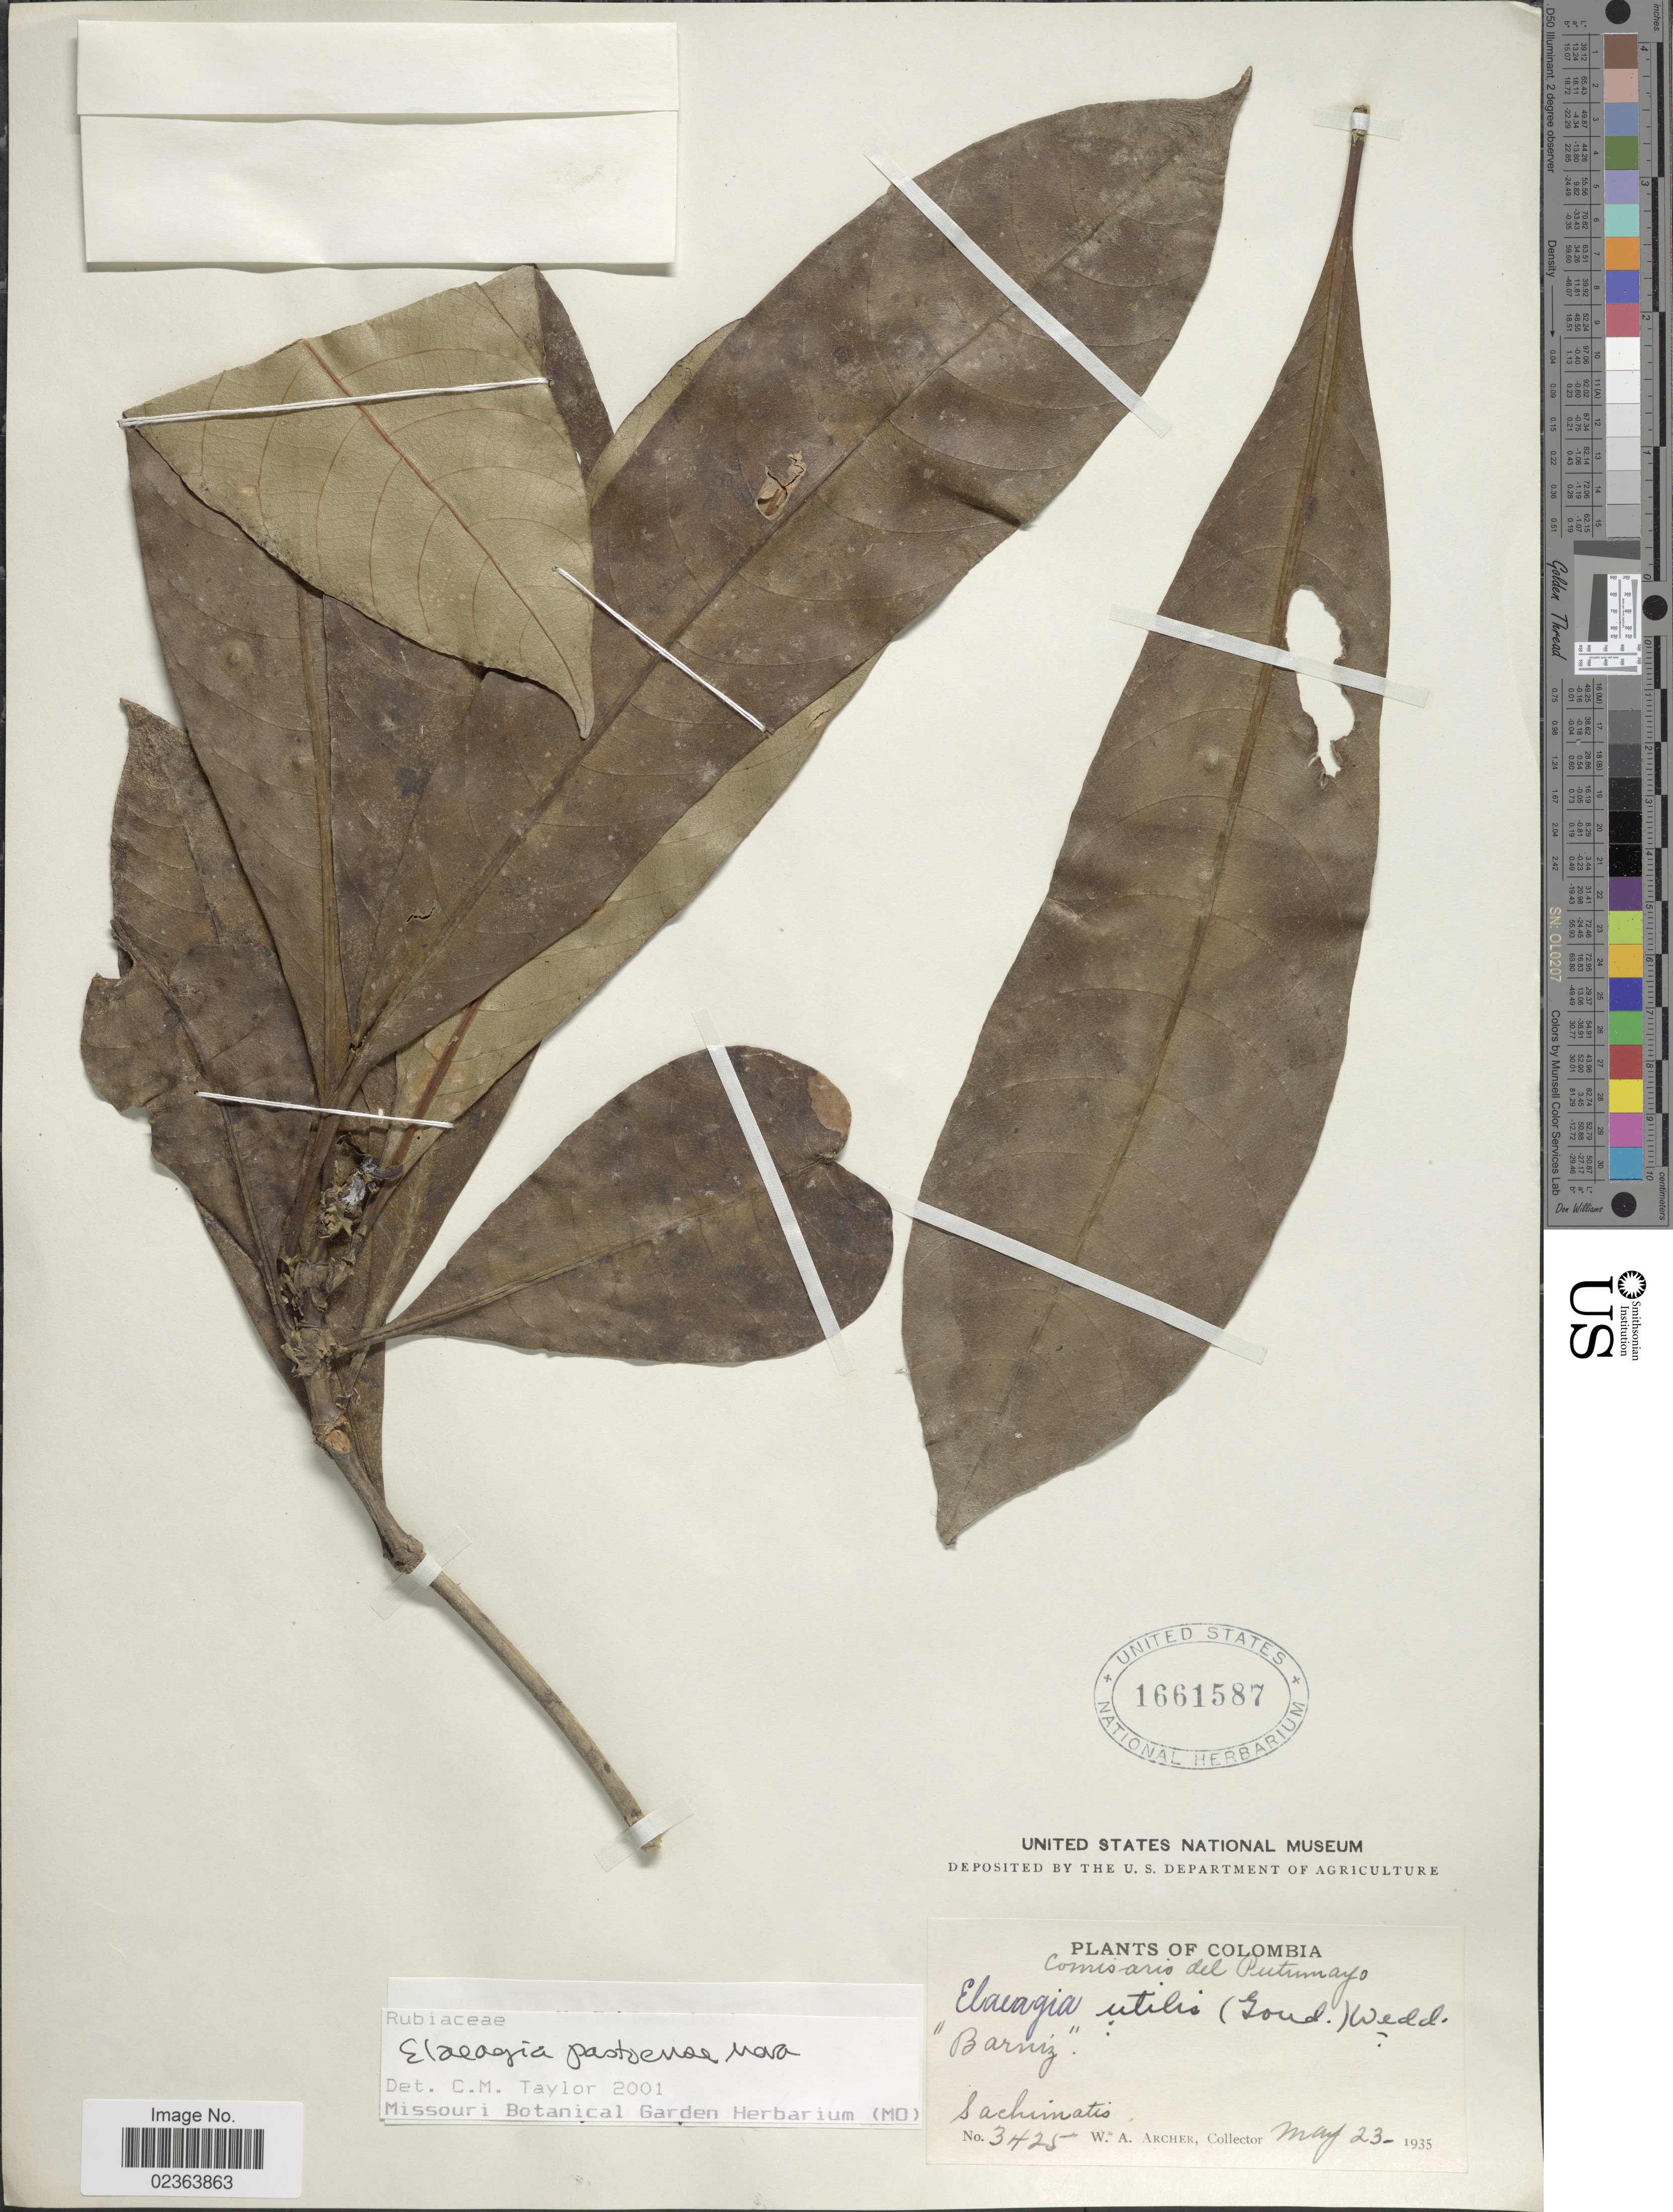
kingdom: Plantae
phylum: Tracheophyta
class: Magnoliopsida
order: Gentianales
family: Rubiaceae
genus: Elaeagia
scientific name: Elaeagia pastoensis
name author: L.E. Mora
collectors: W. A. Archer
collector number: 3425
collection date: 1935-05-23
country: Colombia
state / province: Putumayo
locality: Comisario del Putumayo, Sachimatis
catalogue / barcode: US 1661587